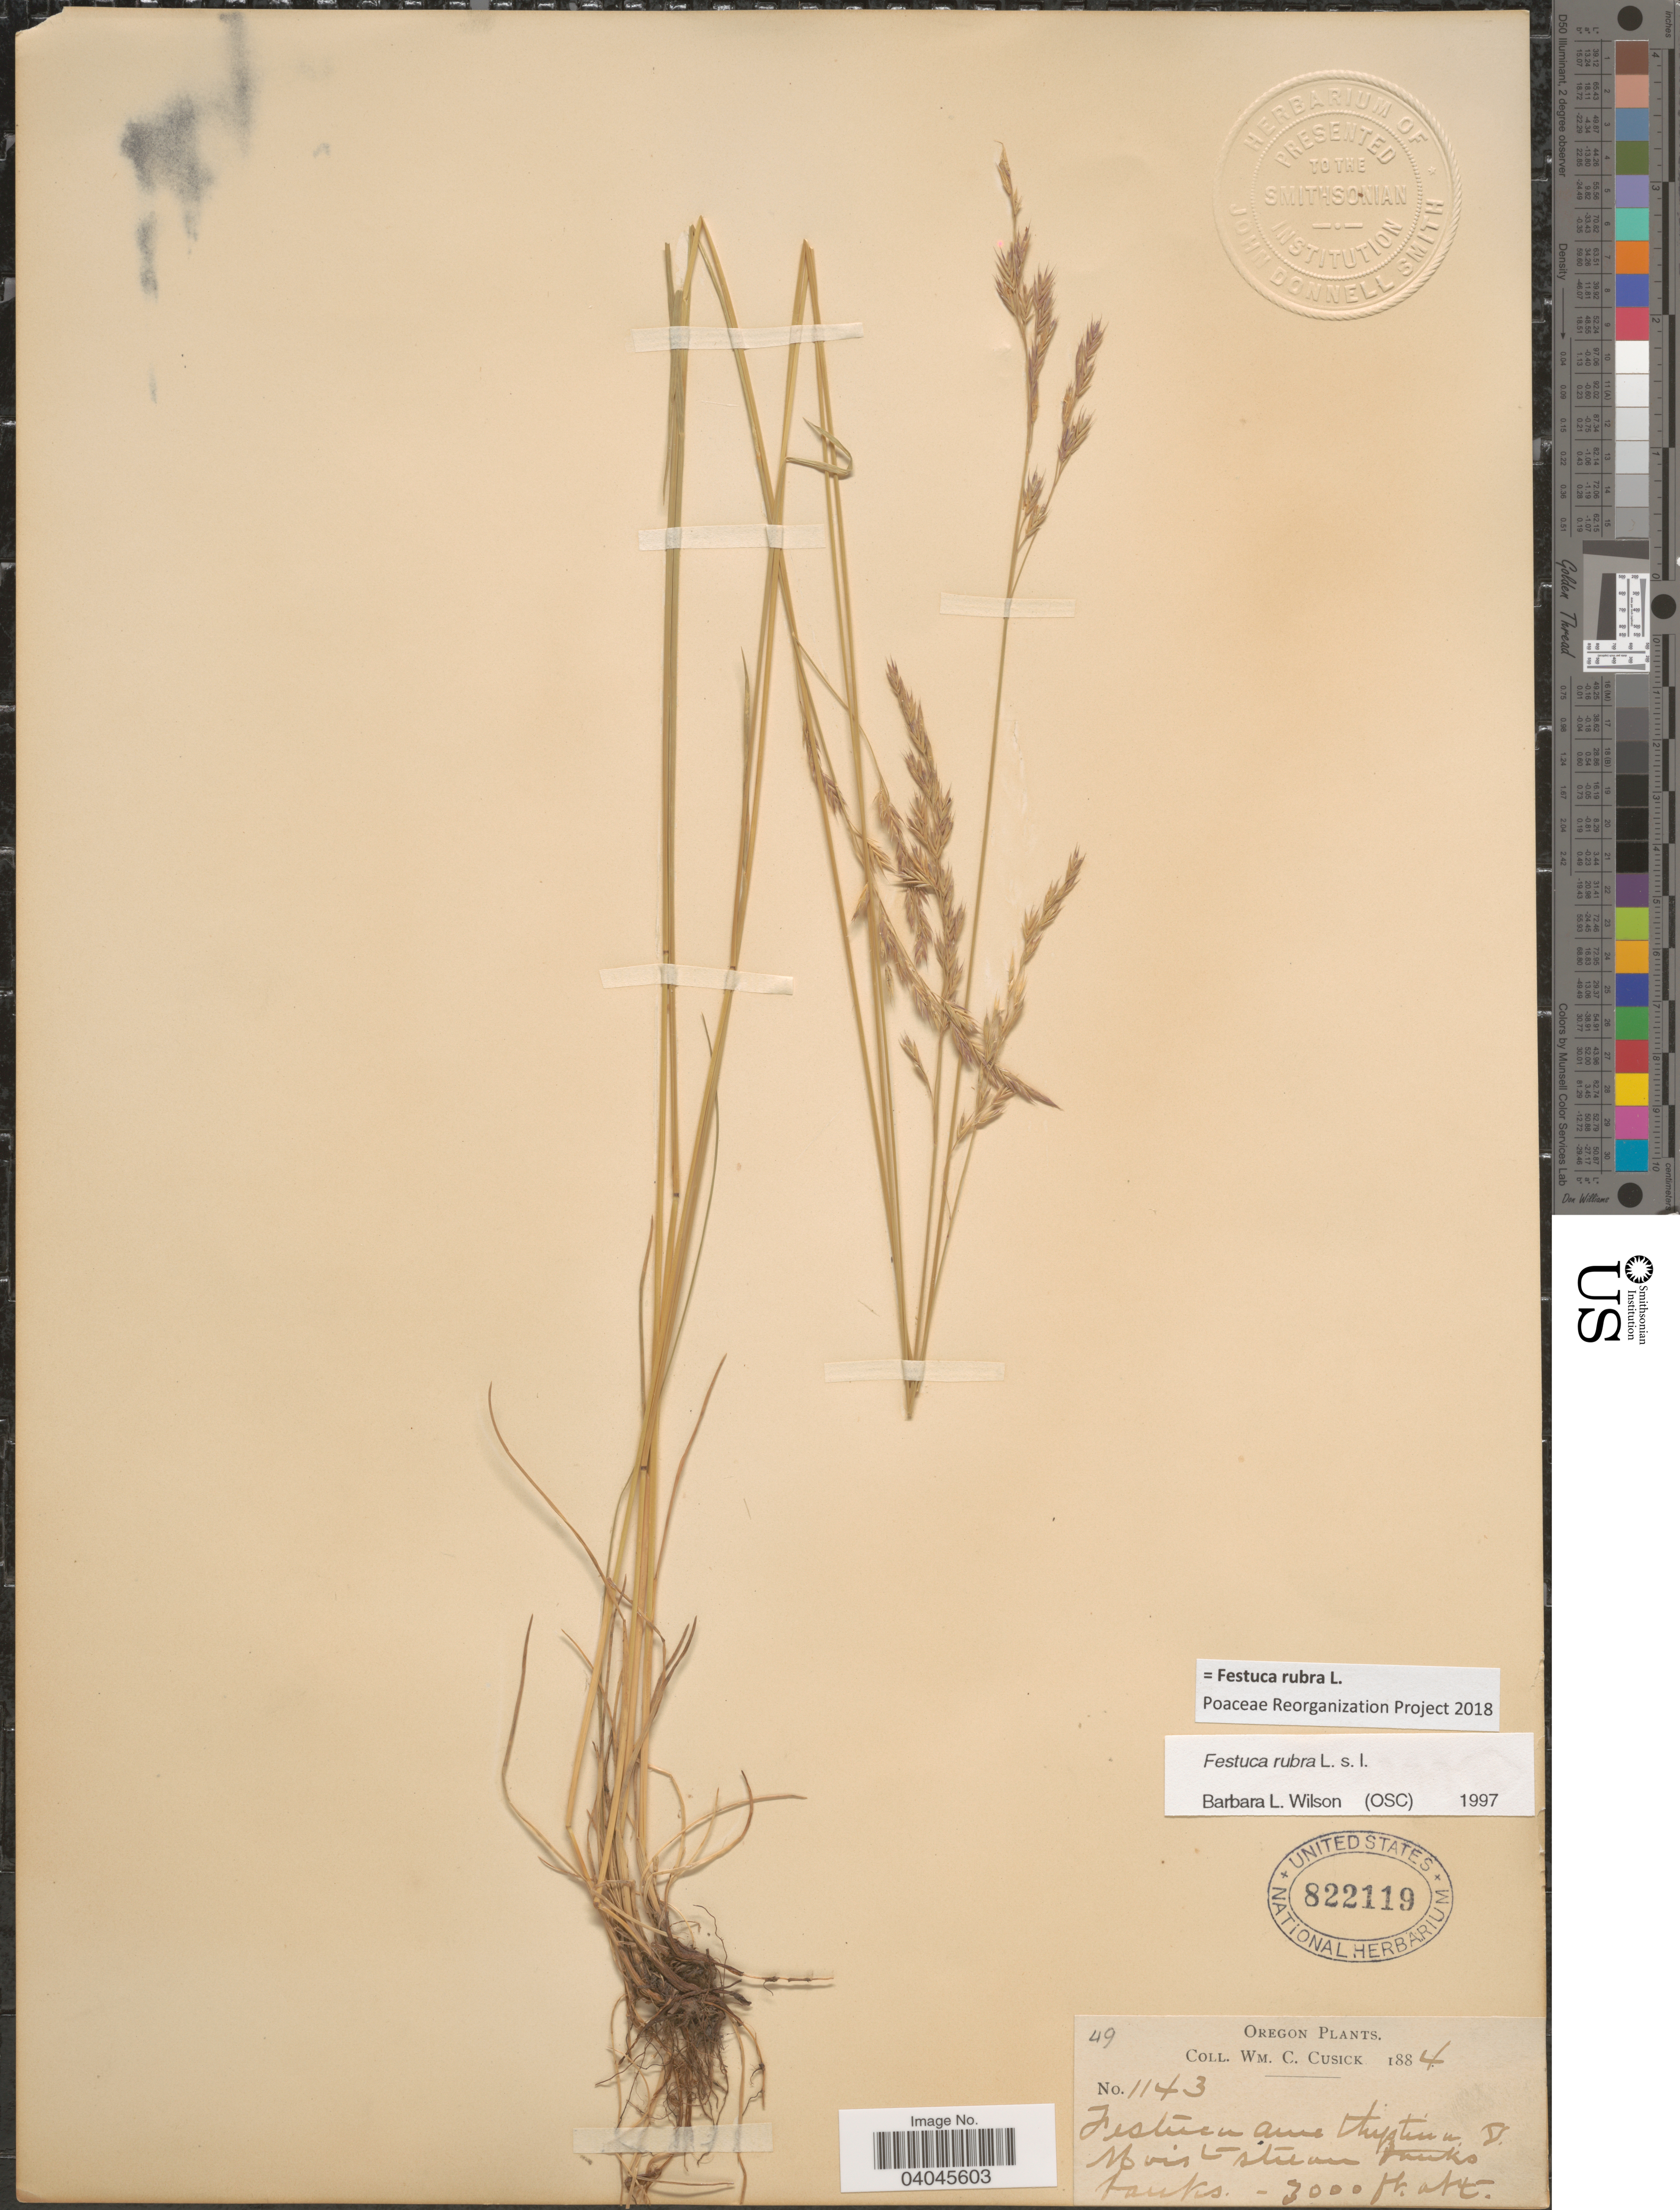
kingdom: Plantae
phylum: Tracheophyta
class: Liliopsida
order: Poales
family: Poaceae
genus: Festuca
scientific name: Festuca rubra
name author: L.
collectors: W. C. Cusick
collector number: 1143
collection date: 1884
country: United States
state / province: Oregon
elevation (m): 914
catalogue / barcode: US 822119